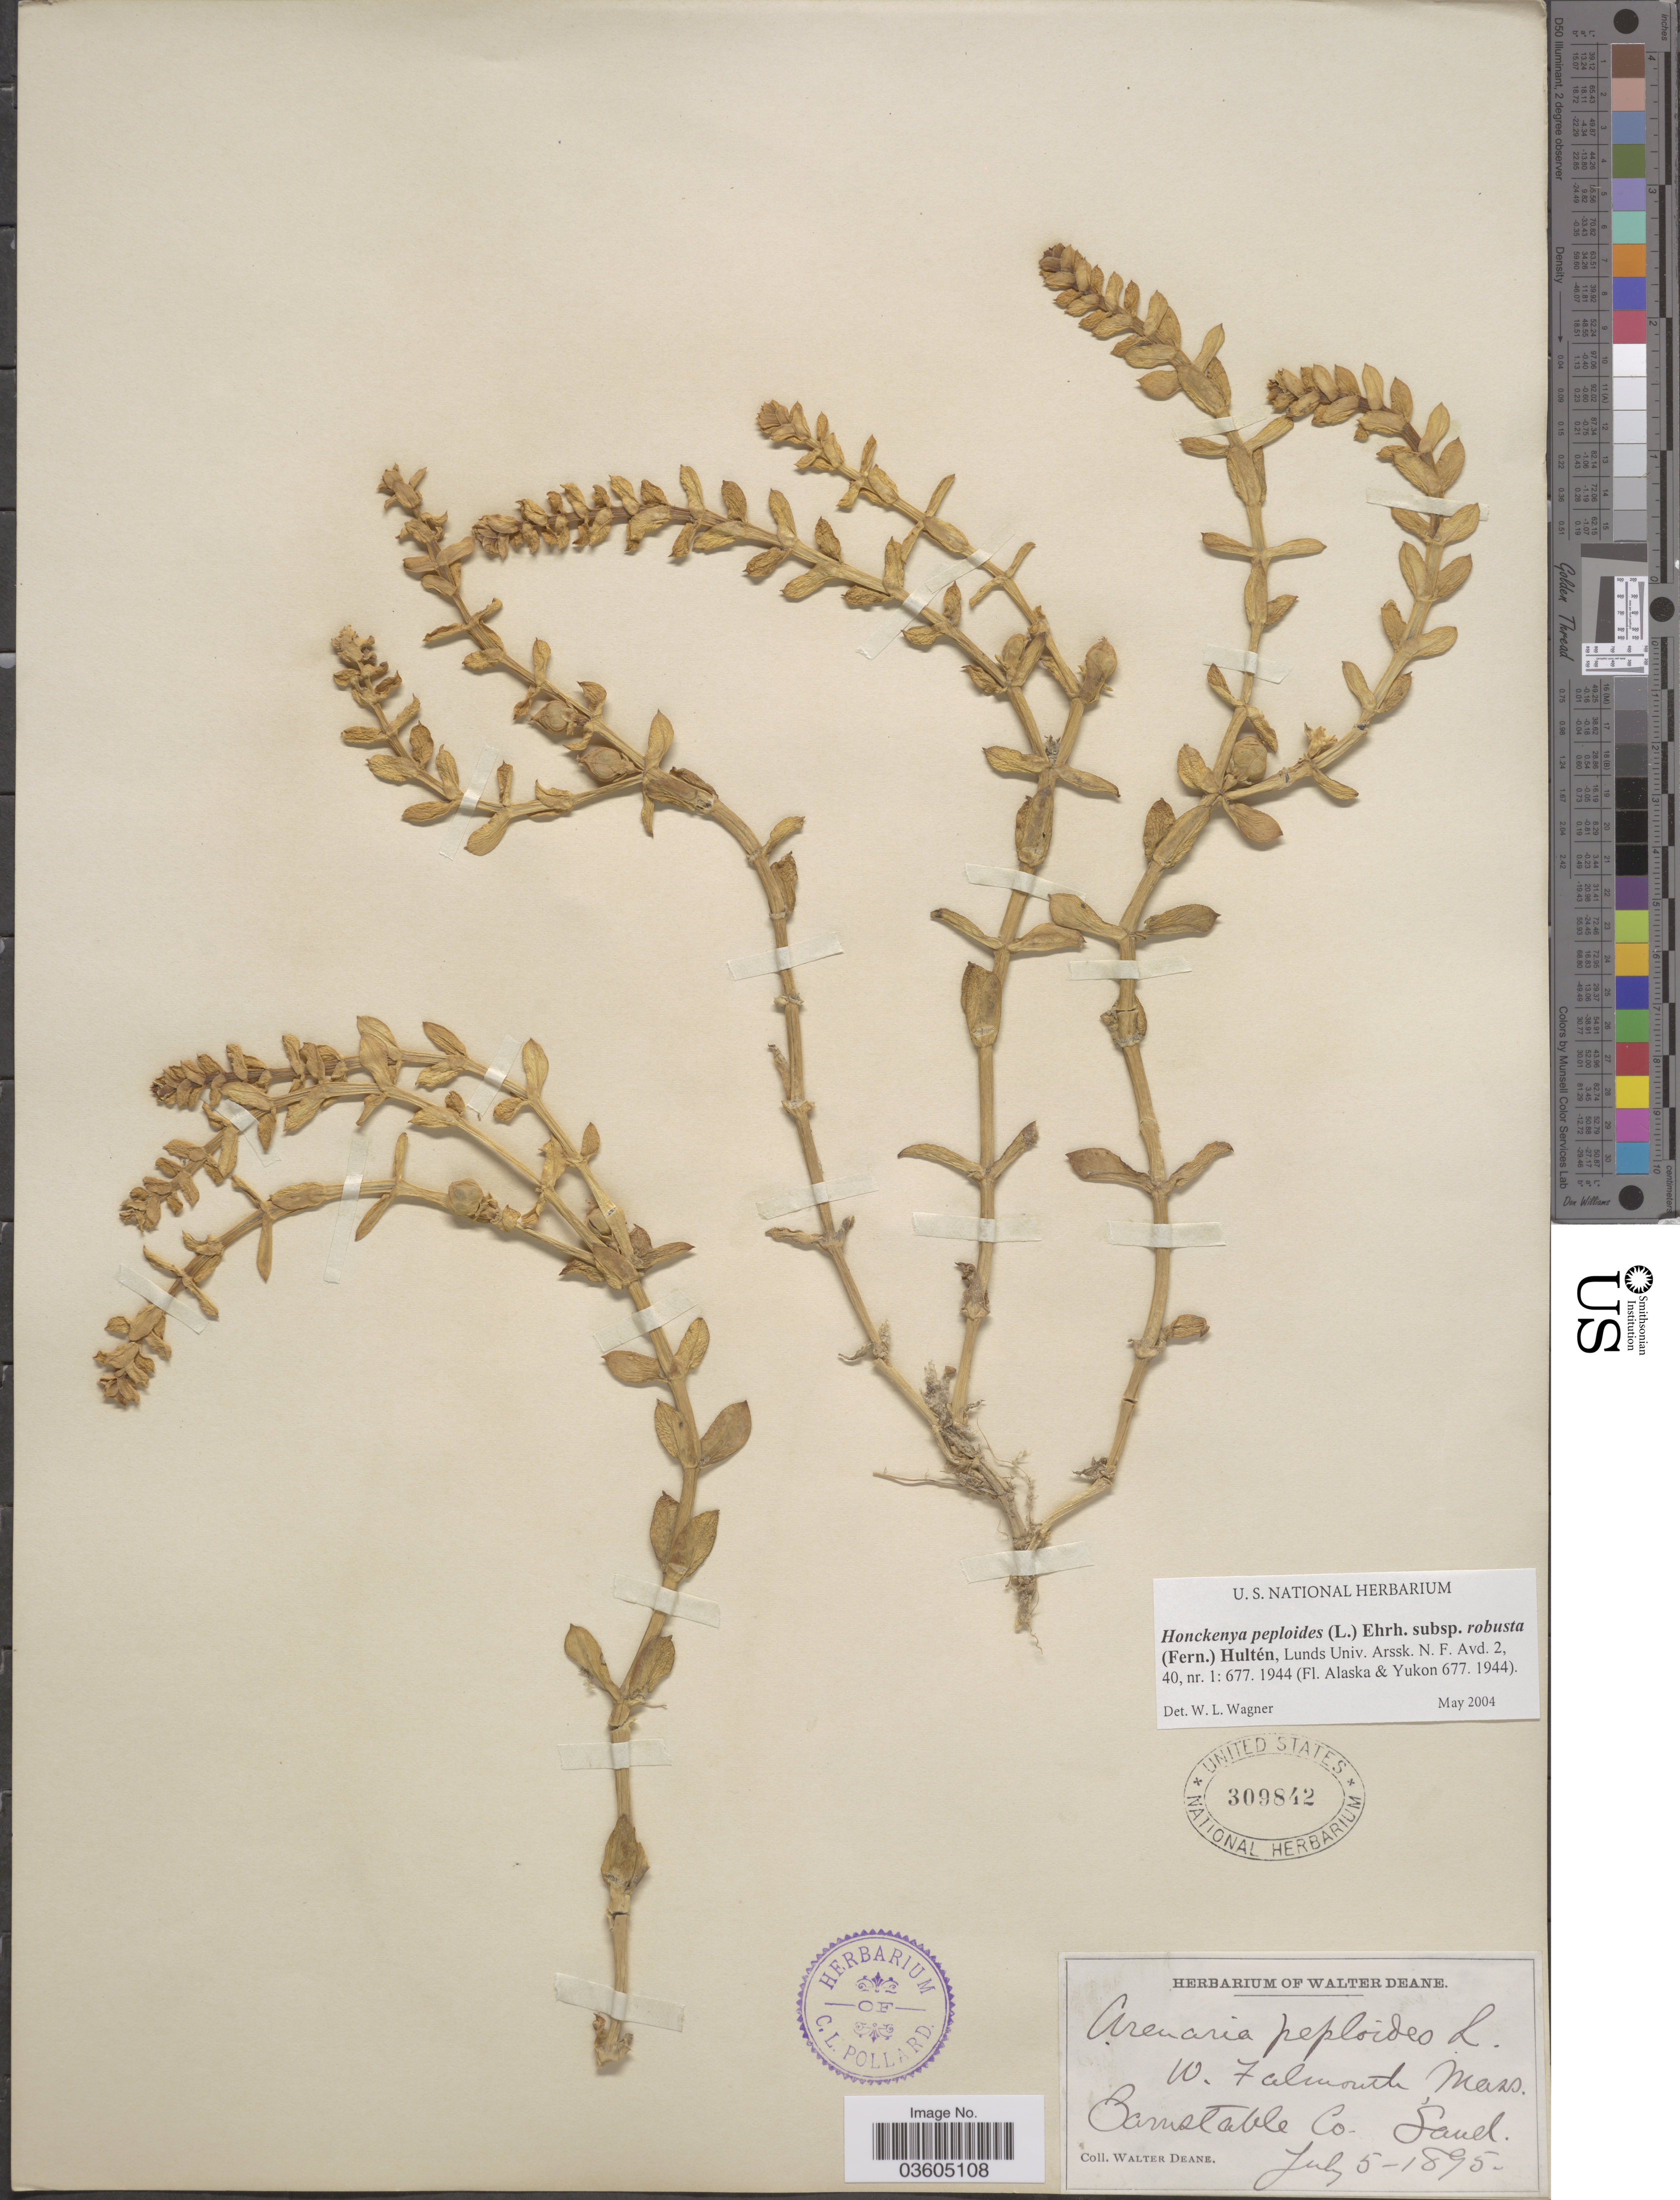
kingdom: Plantae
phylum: Tracheophyta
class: Magnoliopsida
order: Caryophyllales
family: Caryophyllaceae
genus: Honckenya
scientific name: Honckenya peploides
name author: (L.) Ehrh.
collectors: W. Deane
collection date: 1895-07-05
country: United States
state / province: Massachusetts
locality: W. Falmouth. Barnstable Co.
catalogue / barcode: US 309842